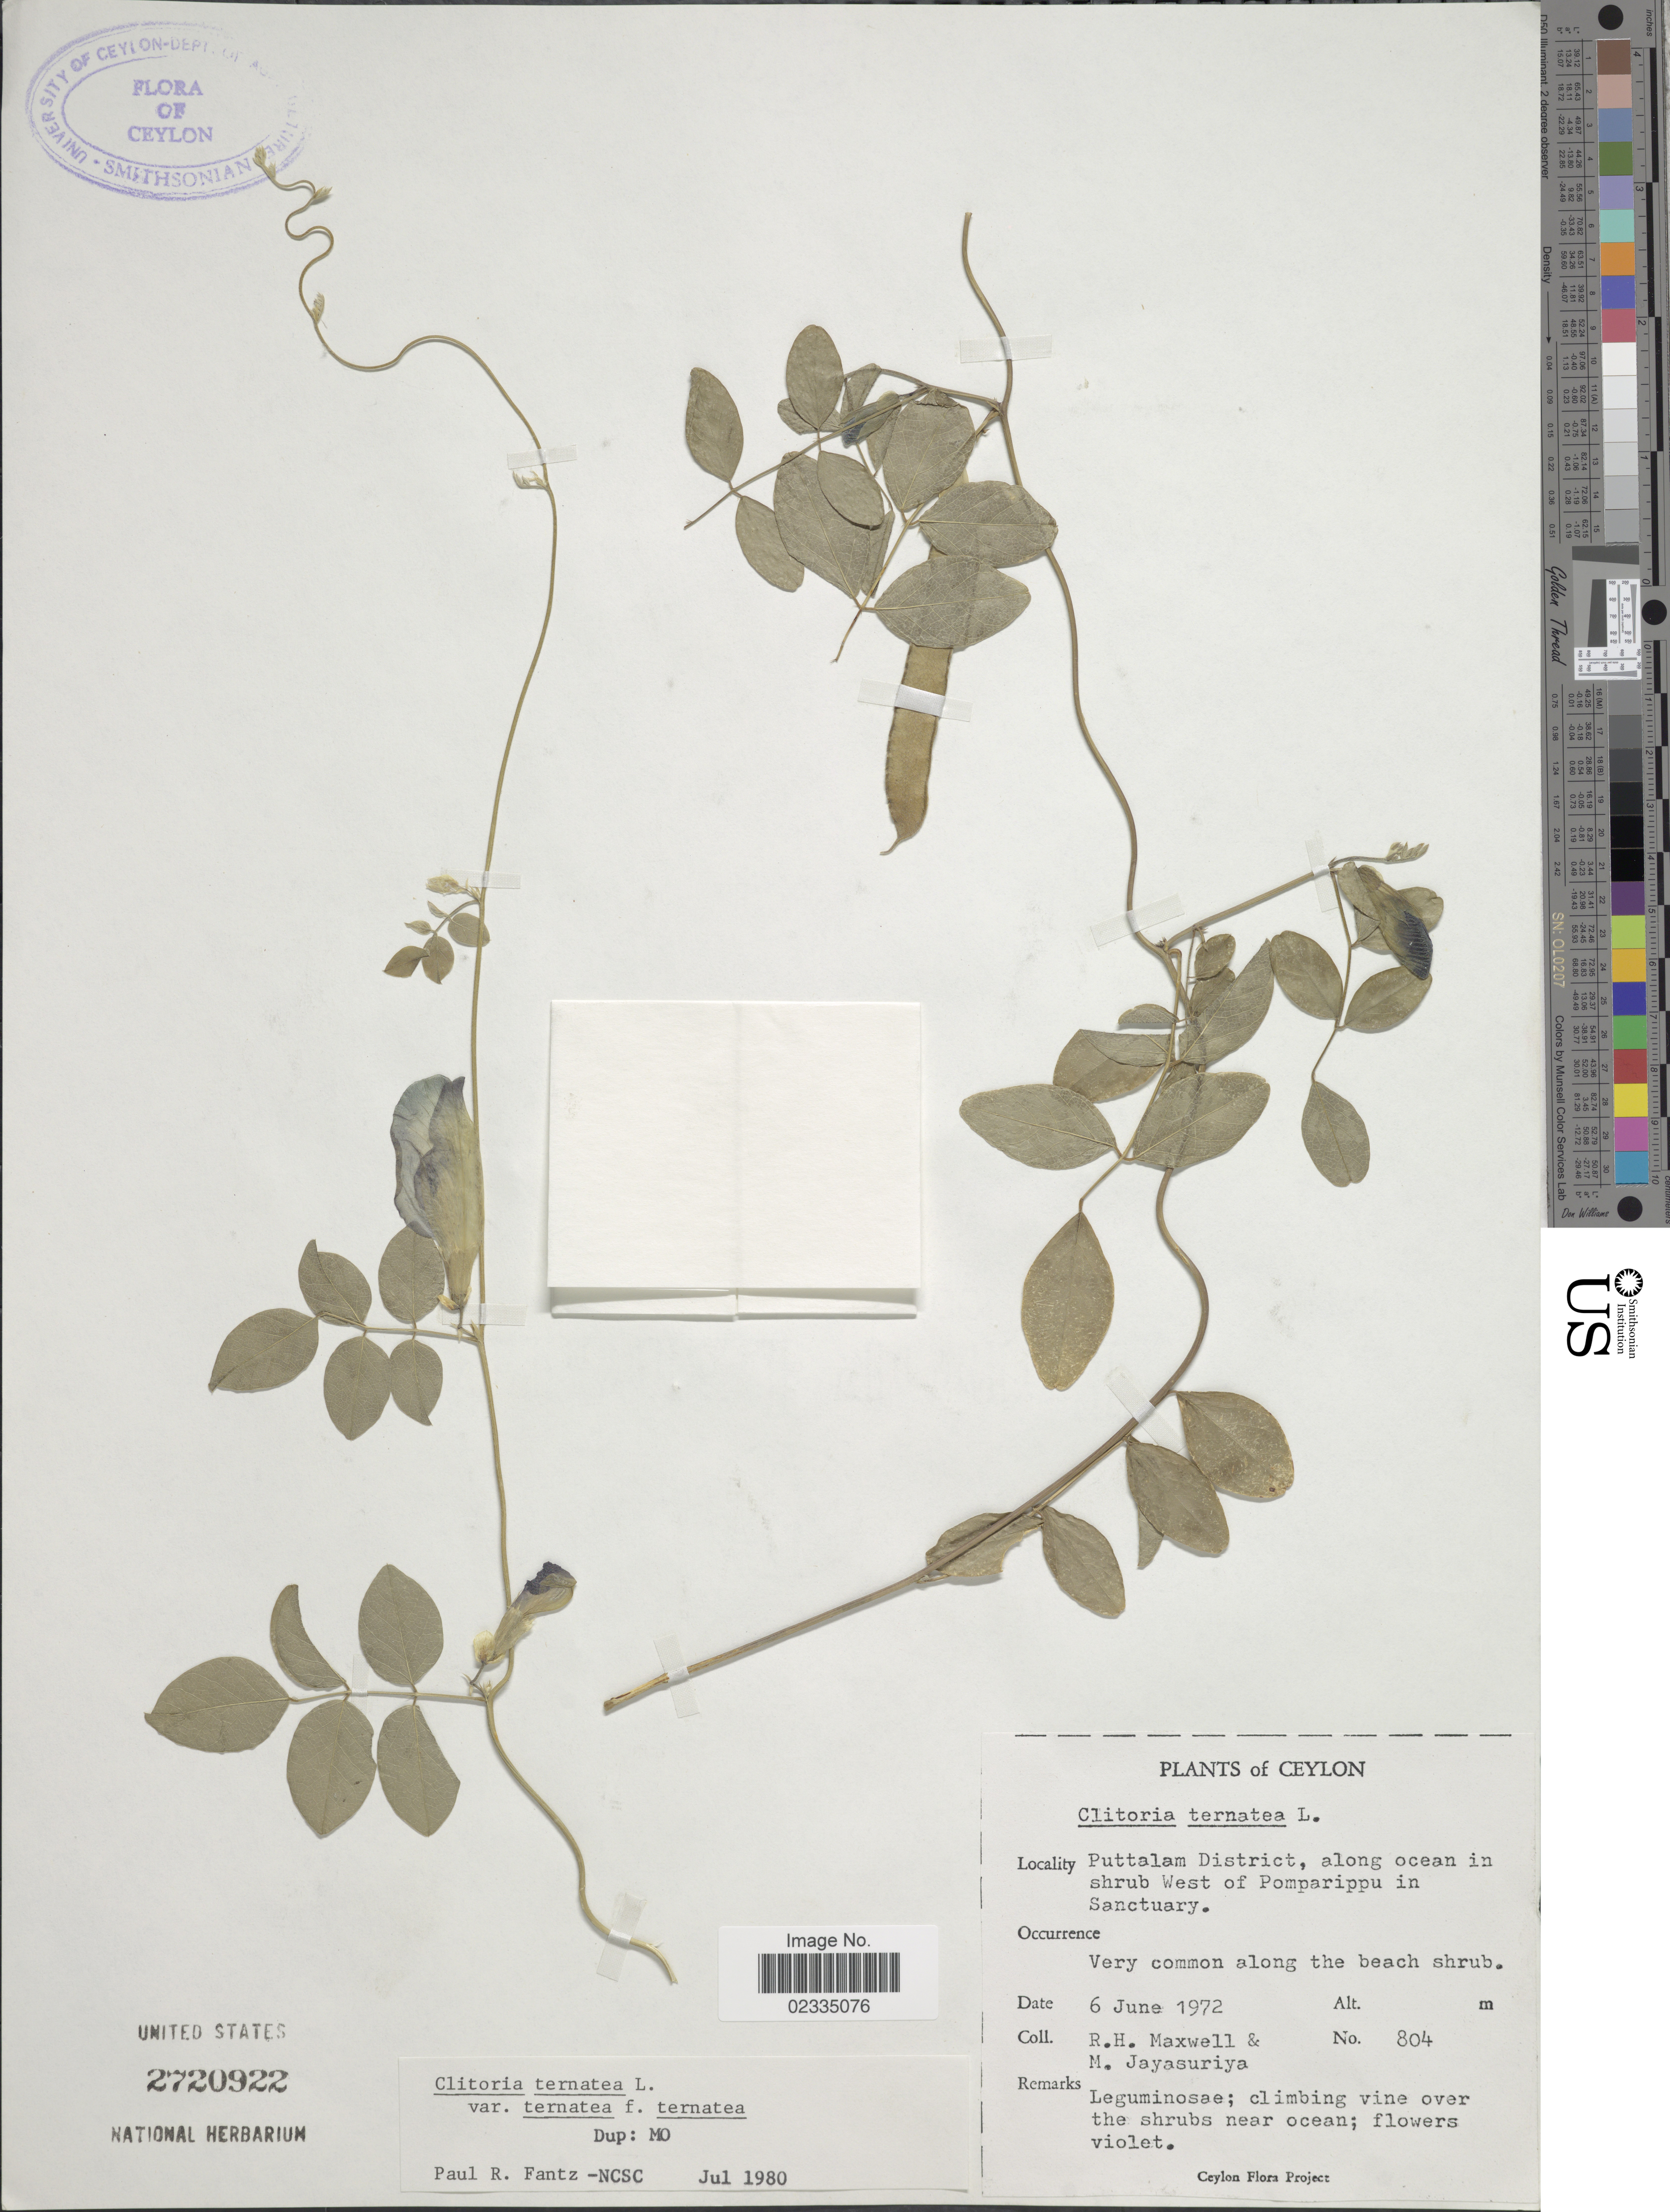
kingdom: Plantae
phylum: Tracheophyta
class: Magnoliopsida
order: Fabales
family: Fabaceae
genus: Clitoria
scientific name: Clitoria ternatea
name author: L.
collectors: R. Maxwell & M. Jayasuriya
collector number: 804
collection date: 1972-06-06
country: Sri Lanka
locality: Ceylon, Puttalam District, along ocean in shrub West of Pomparippu in Sanctuary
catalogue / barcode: US 2720922